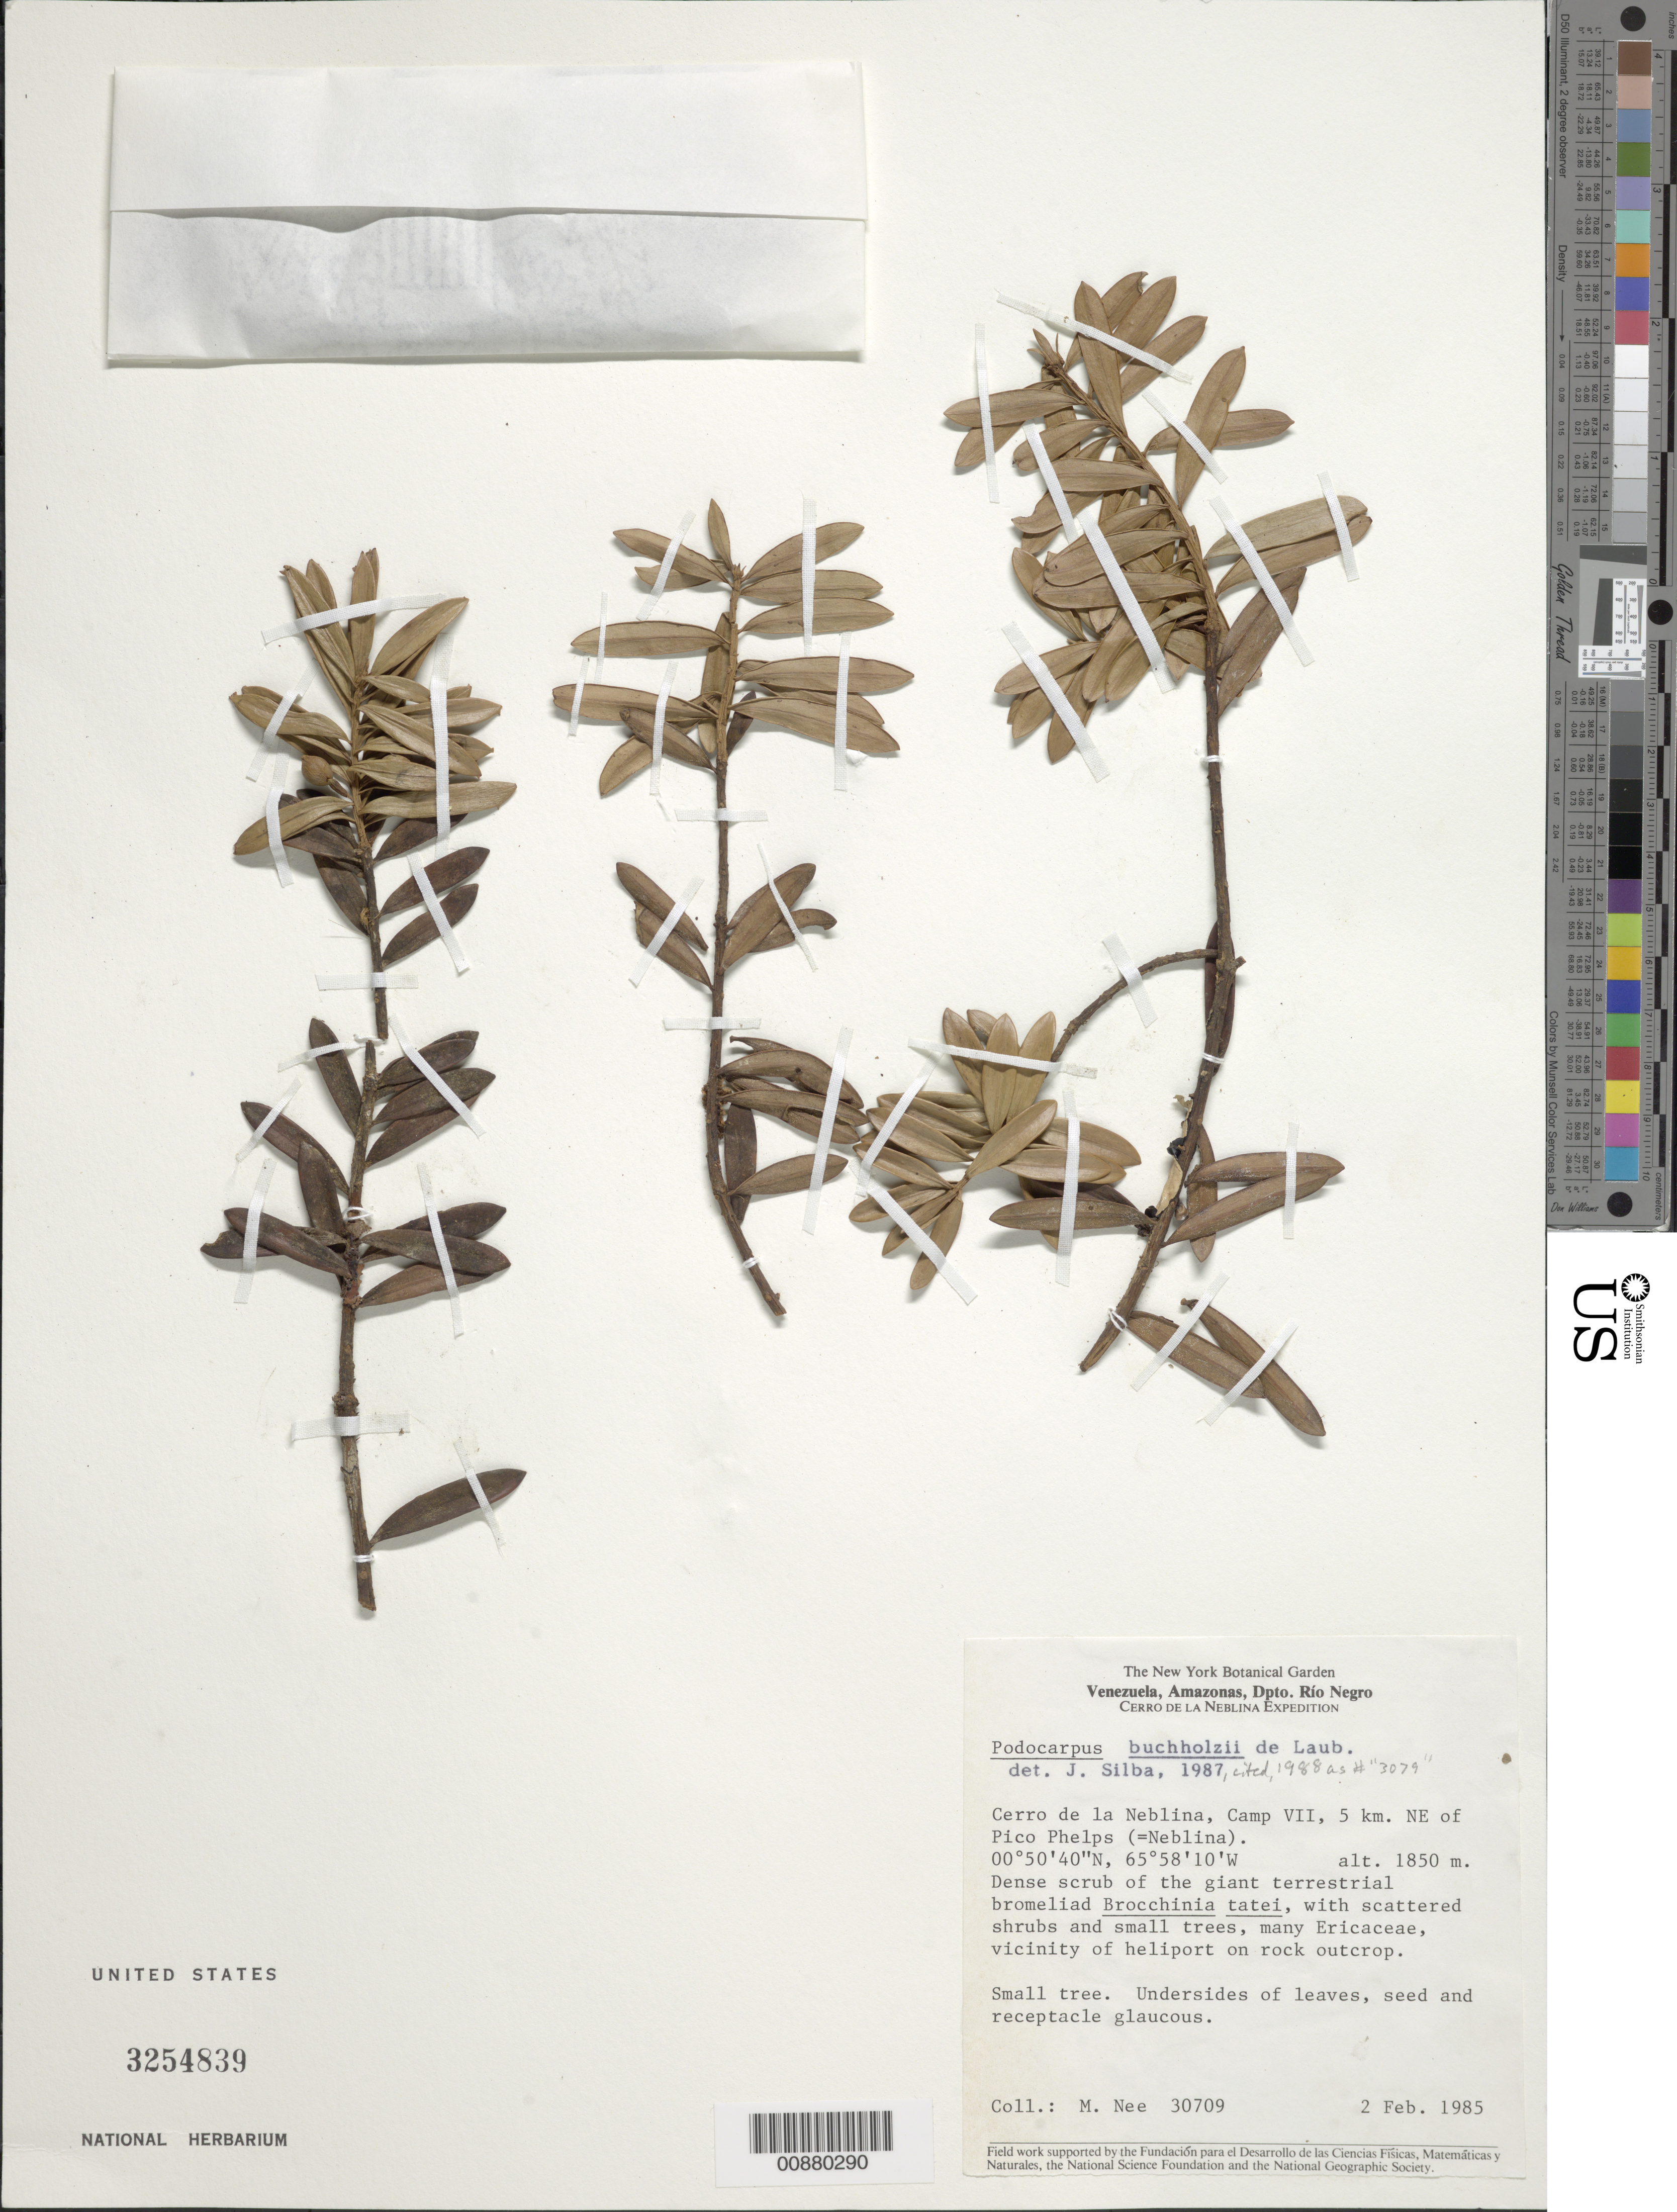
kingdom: Plantae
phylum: Tracheophyta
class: Pinopsida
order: Pinales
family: Podocarpaceae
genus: Podocarpus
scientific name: Podocarpus buchholzii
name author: de Laub.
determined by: Silba, J.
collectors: M. Nee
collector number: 30709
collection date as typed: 2-Feb-85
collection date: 1985-02-02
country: Venezuela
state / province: Amazonas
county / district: Río Negro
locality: Cerro de la Neblina, Camp VII, 5 km NE of Pico Phelps (=Neblina); vic of heliport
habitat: Dense scrub of the giant terrestrial bromeliad Brocchinia tatei, with scattered shrubs and small trees, many Ericaceae, vic of heliport on rock outcro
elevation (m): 1850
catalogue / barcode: US 3254839